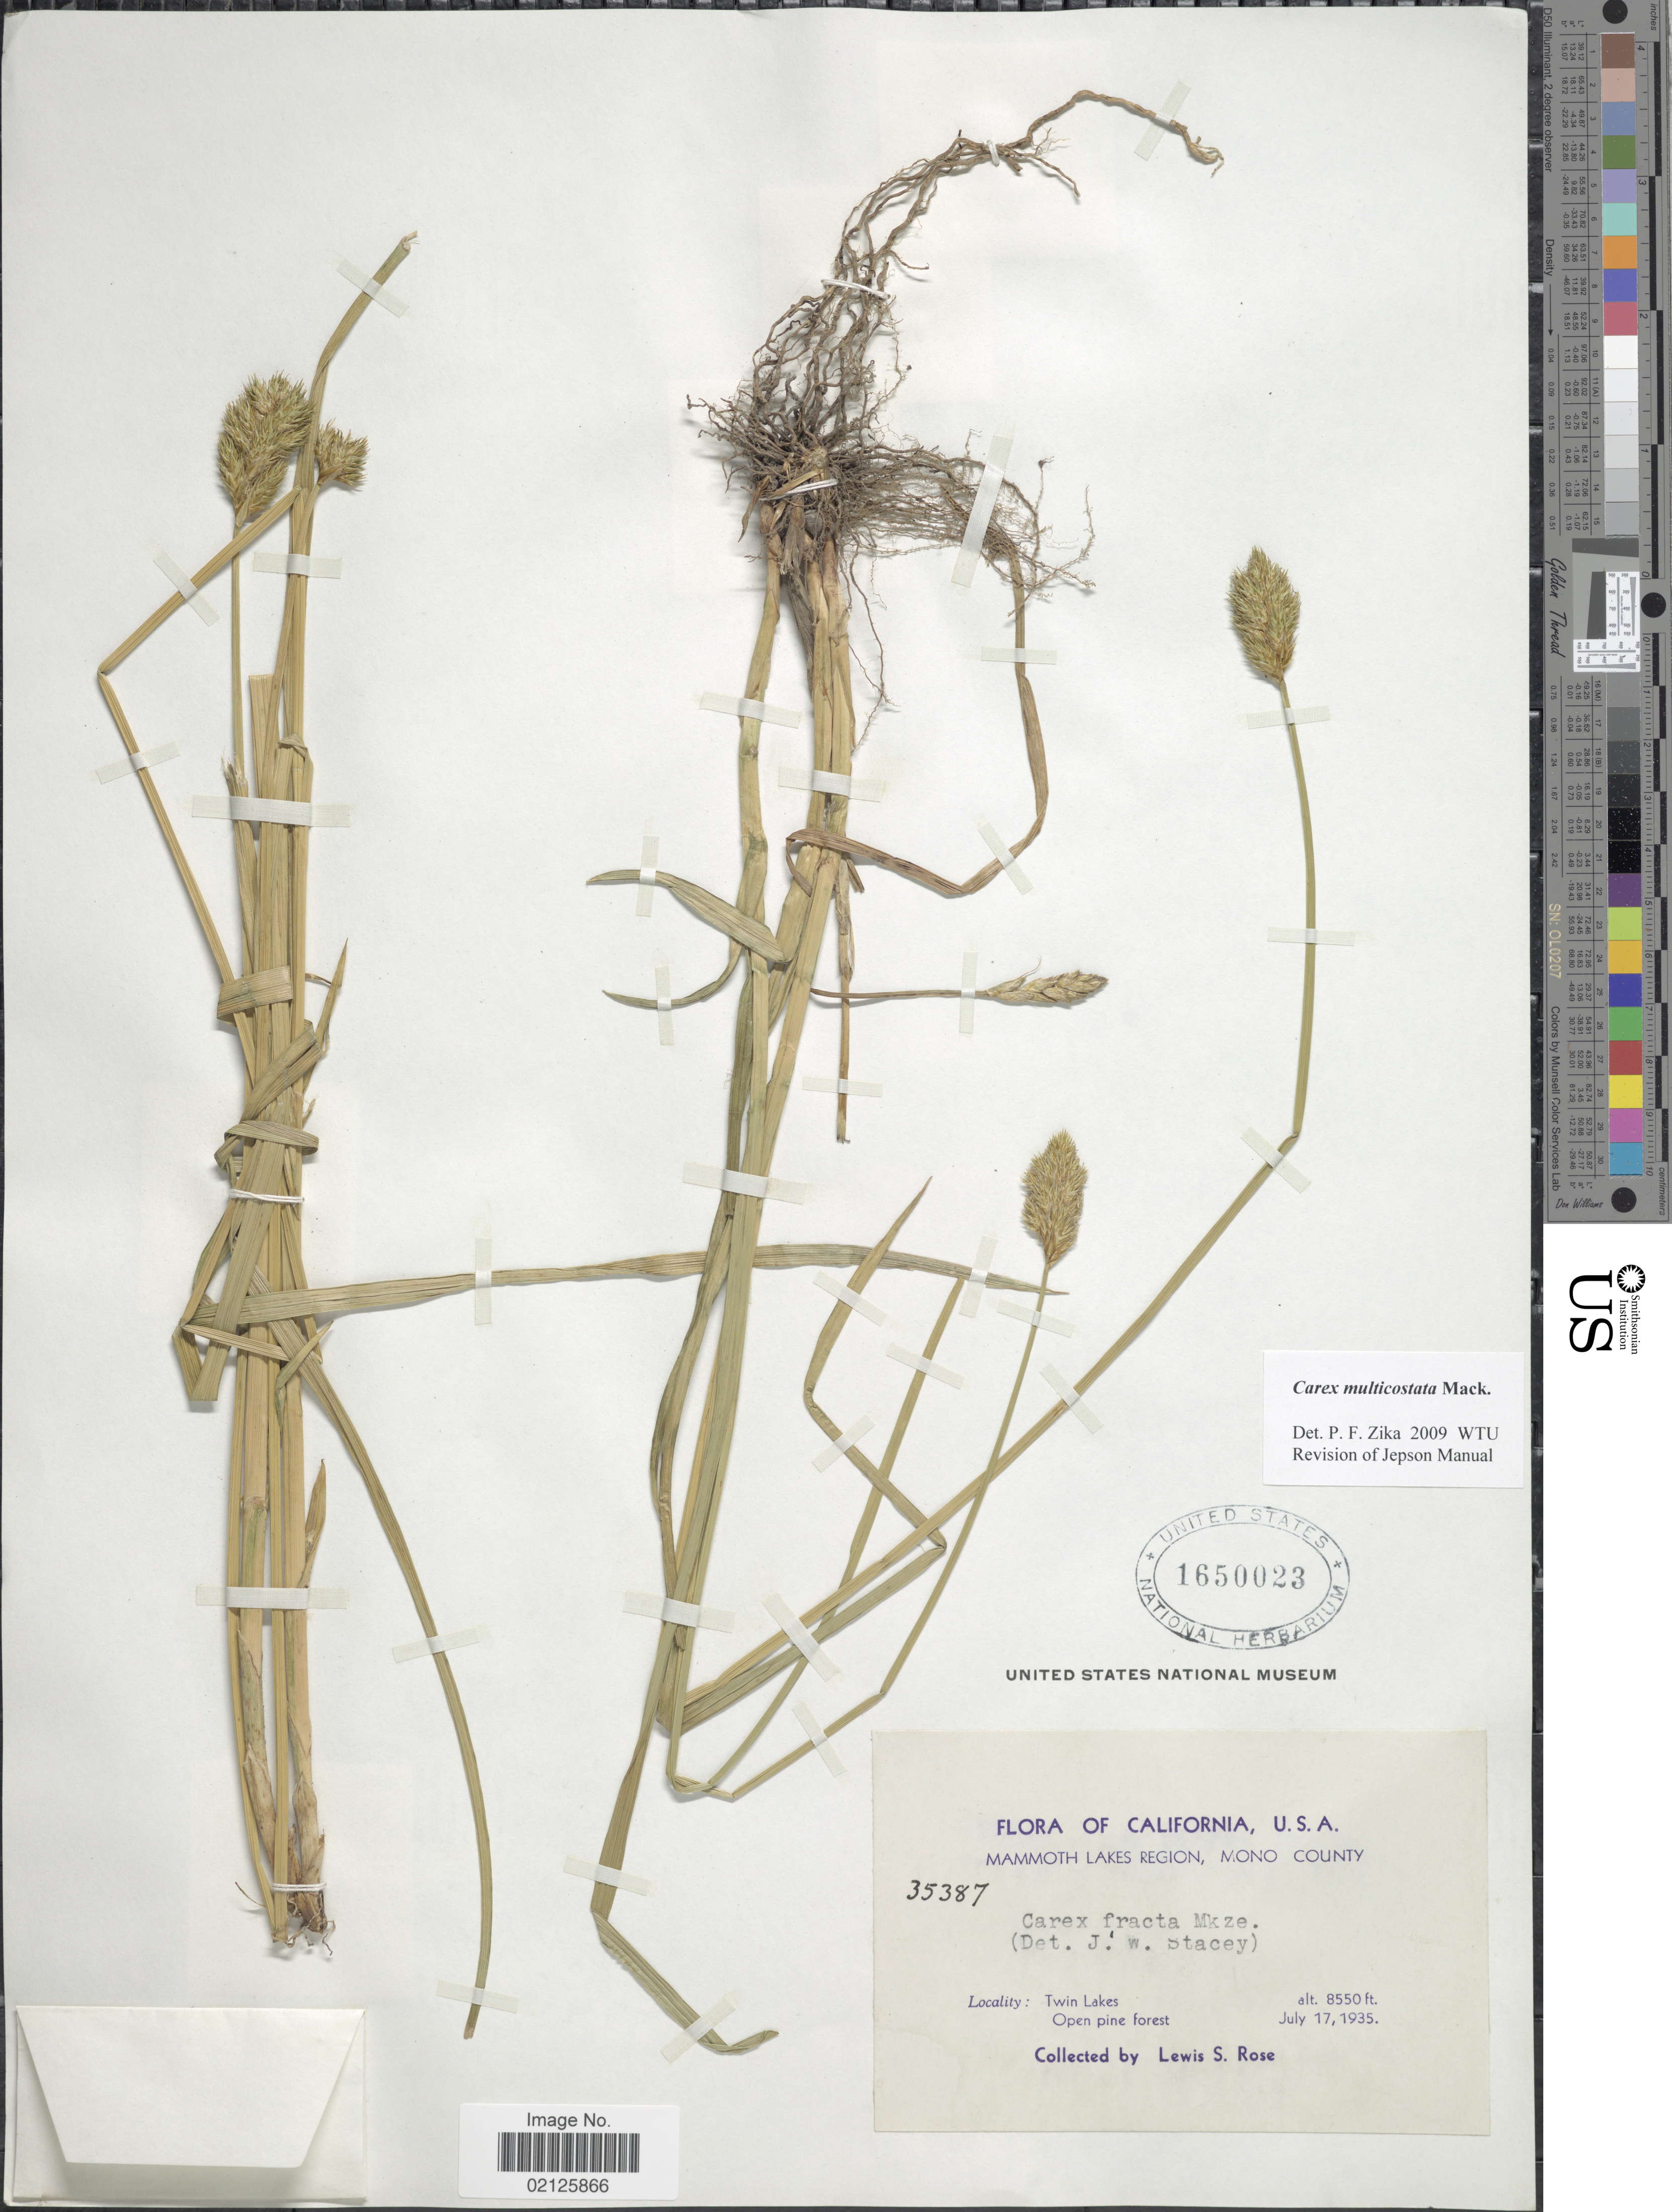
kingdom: Plantae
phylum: Tracheophyta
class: Liliopsida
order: Poales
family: Cyperaceae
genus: Carex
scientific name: Carex multicostata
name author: Mack.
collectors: L. S. Rose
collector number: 35387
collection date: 1935-07-17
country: United States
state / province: California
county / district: Mono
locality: Mammoth Lakes Region, Mono County, Twin Lakes, Open pine forest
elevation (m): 2606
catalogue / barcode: US 1650023